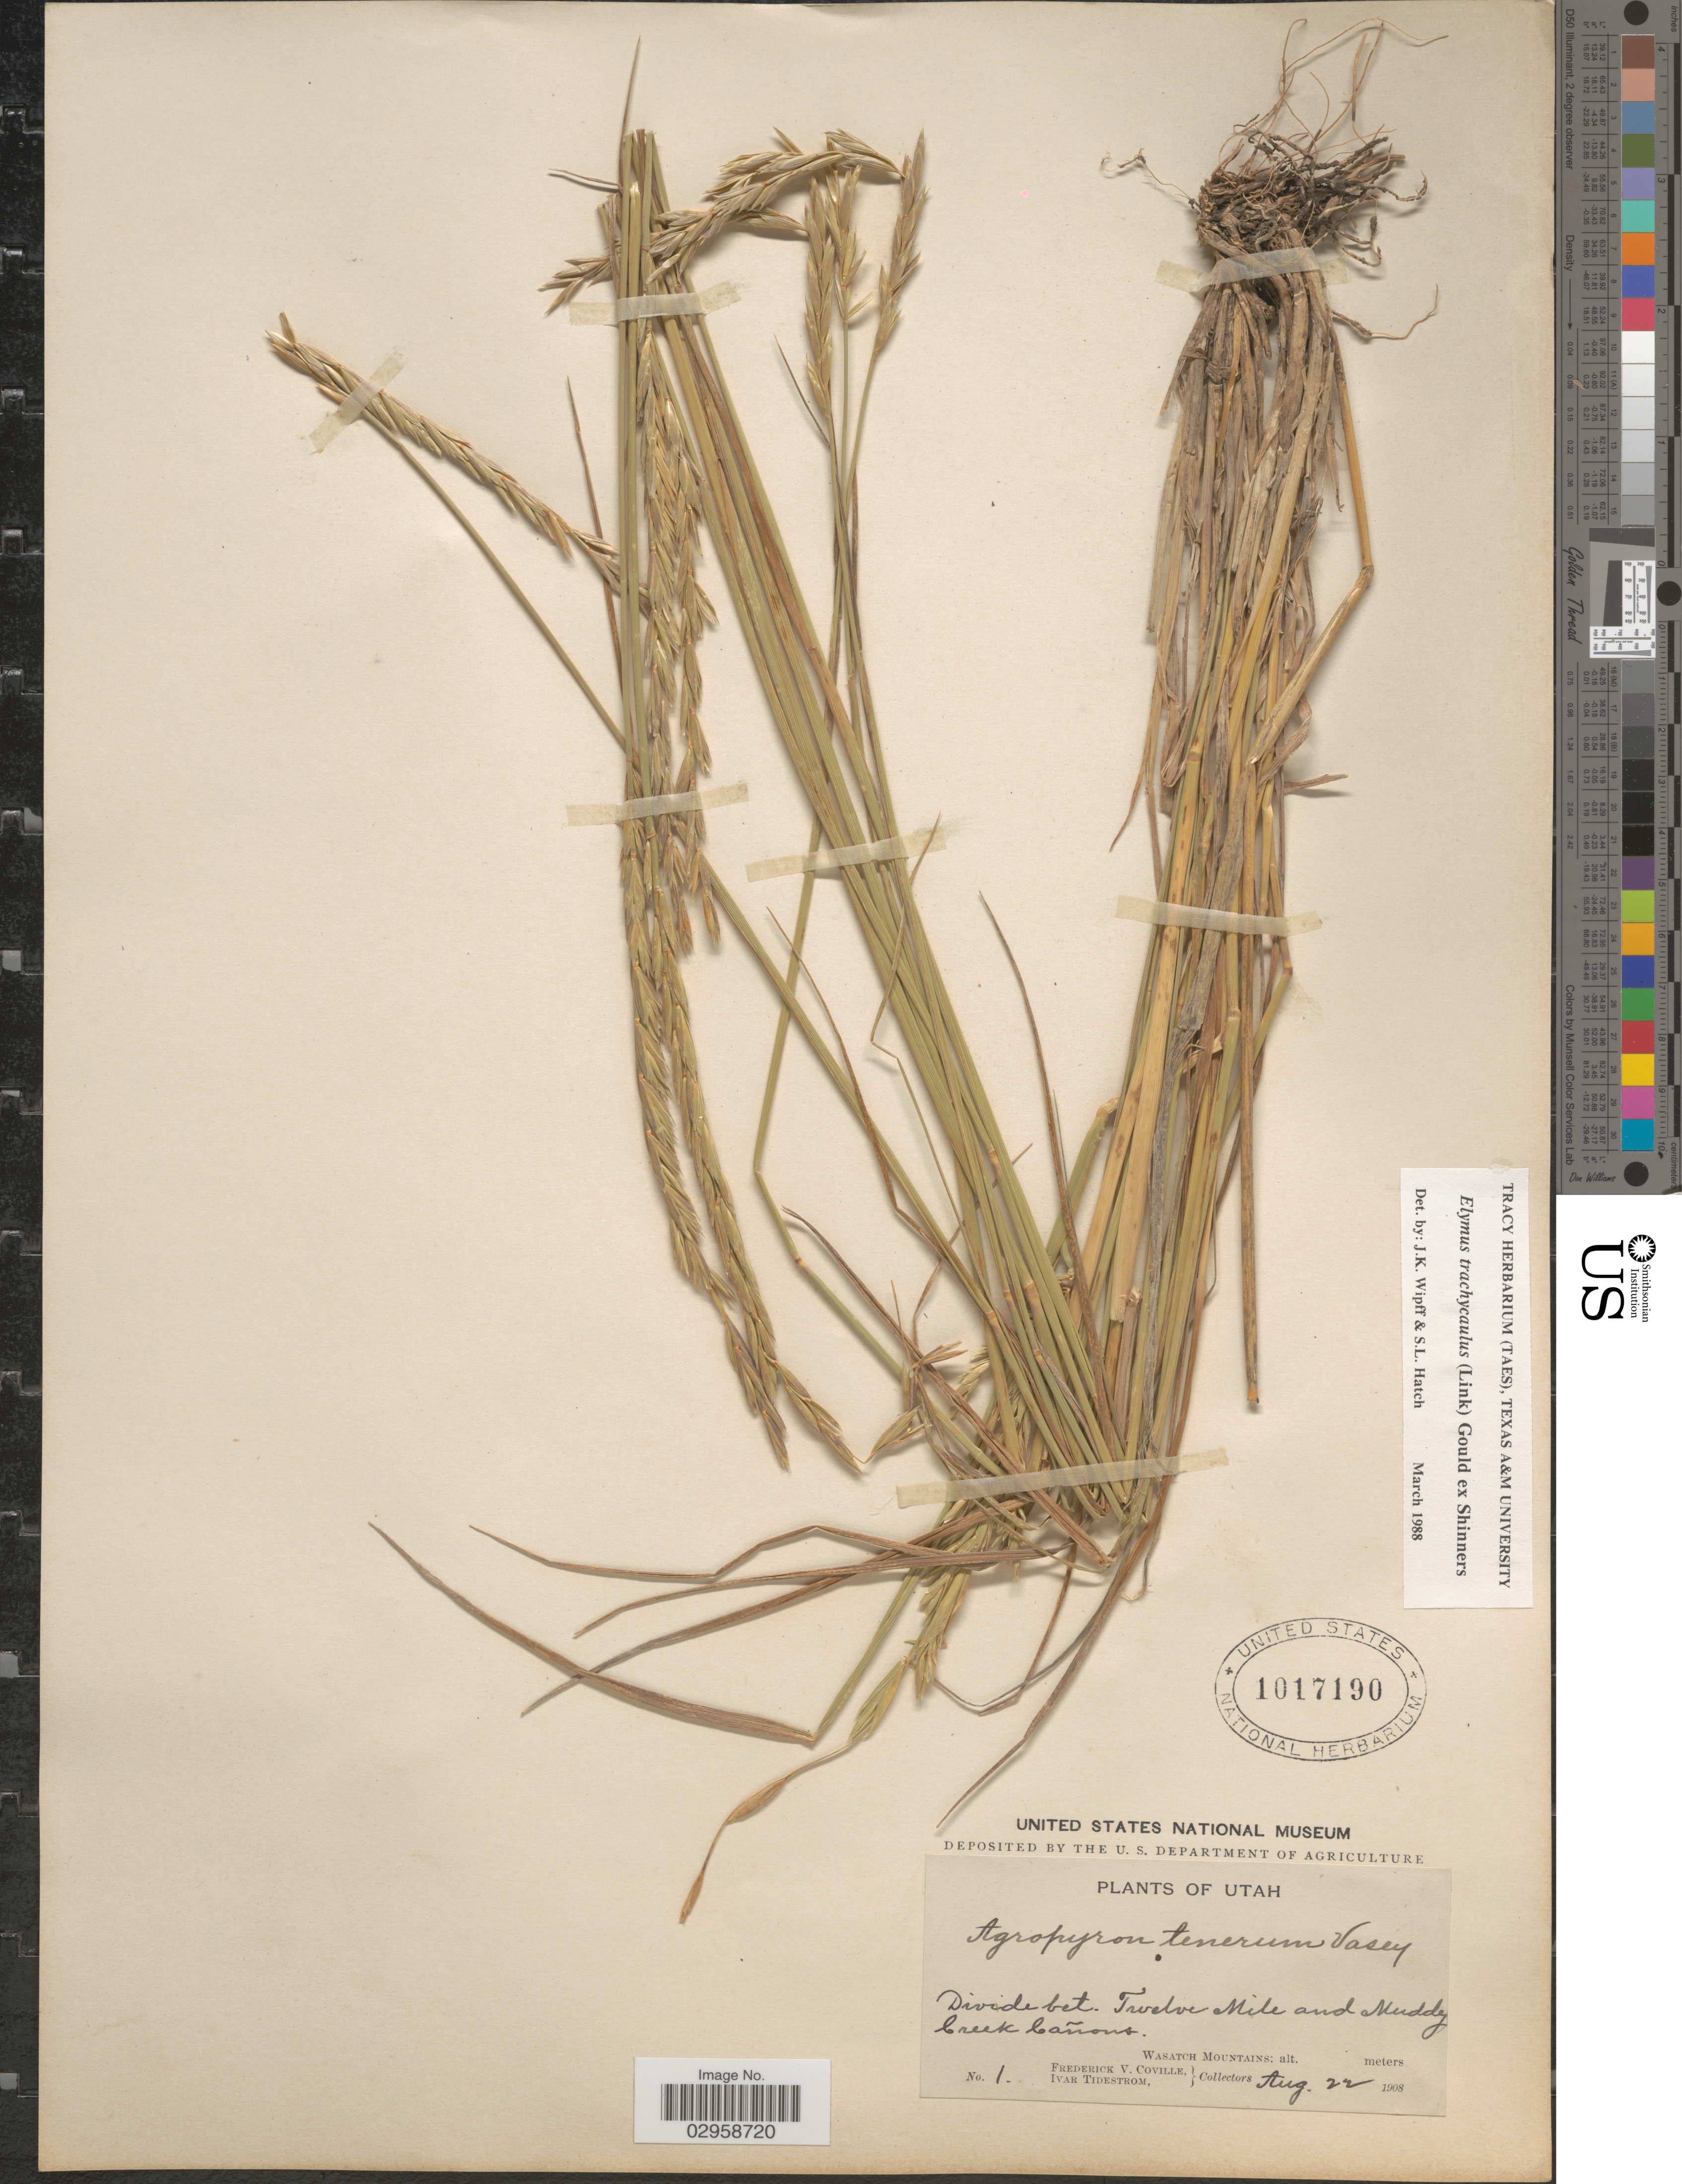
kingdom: Plantae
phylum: Tracheophyta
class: Liliopsida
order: Poales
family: Poaceae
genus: Elymus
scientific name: Elymus trachycaulus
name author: (Link) Gould ex Shinners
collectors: F. V. Coville & I. F. Tidestrom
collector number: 1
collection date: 1908-08-22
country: United States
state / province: Utah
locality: Divide bet. Twelve Mile and Muddy Creek Cañons. Wasatch Mountains.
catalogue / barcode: US 1017190